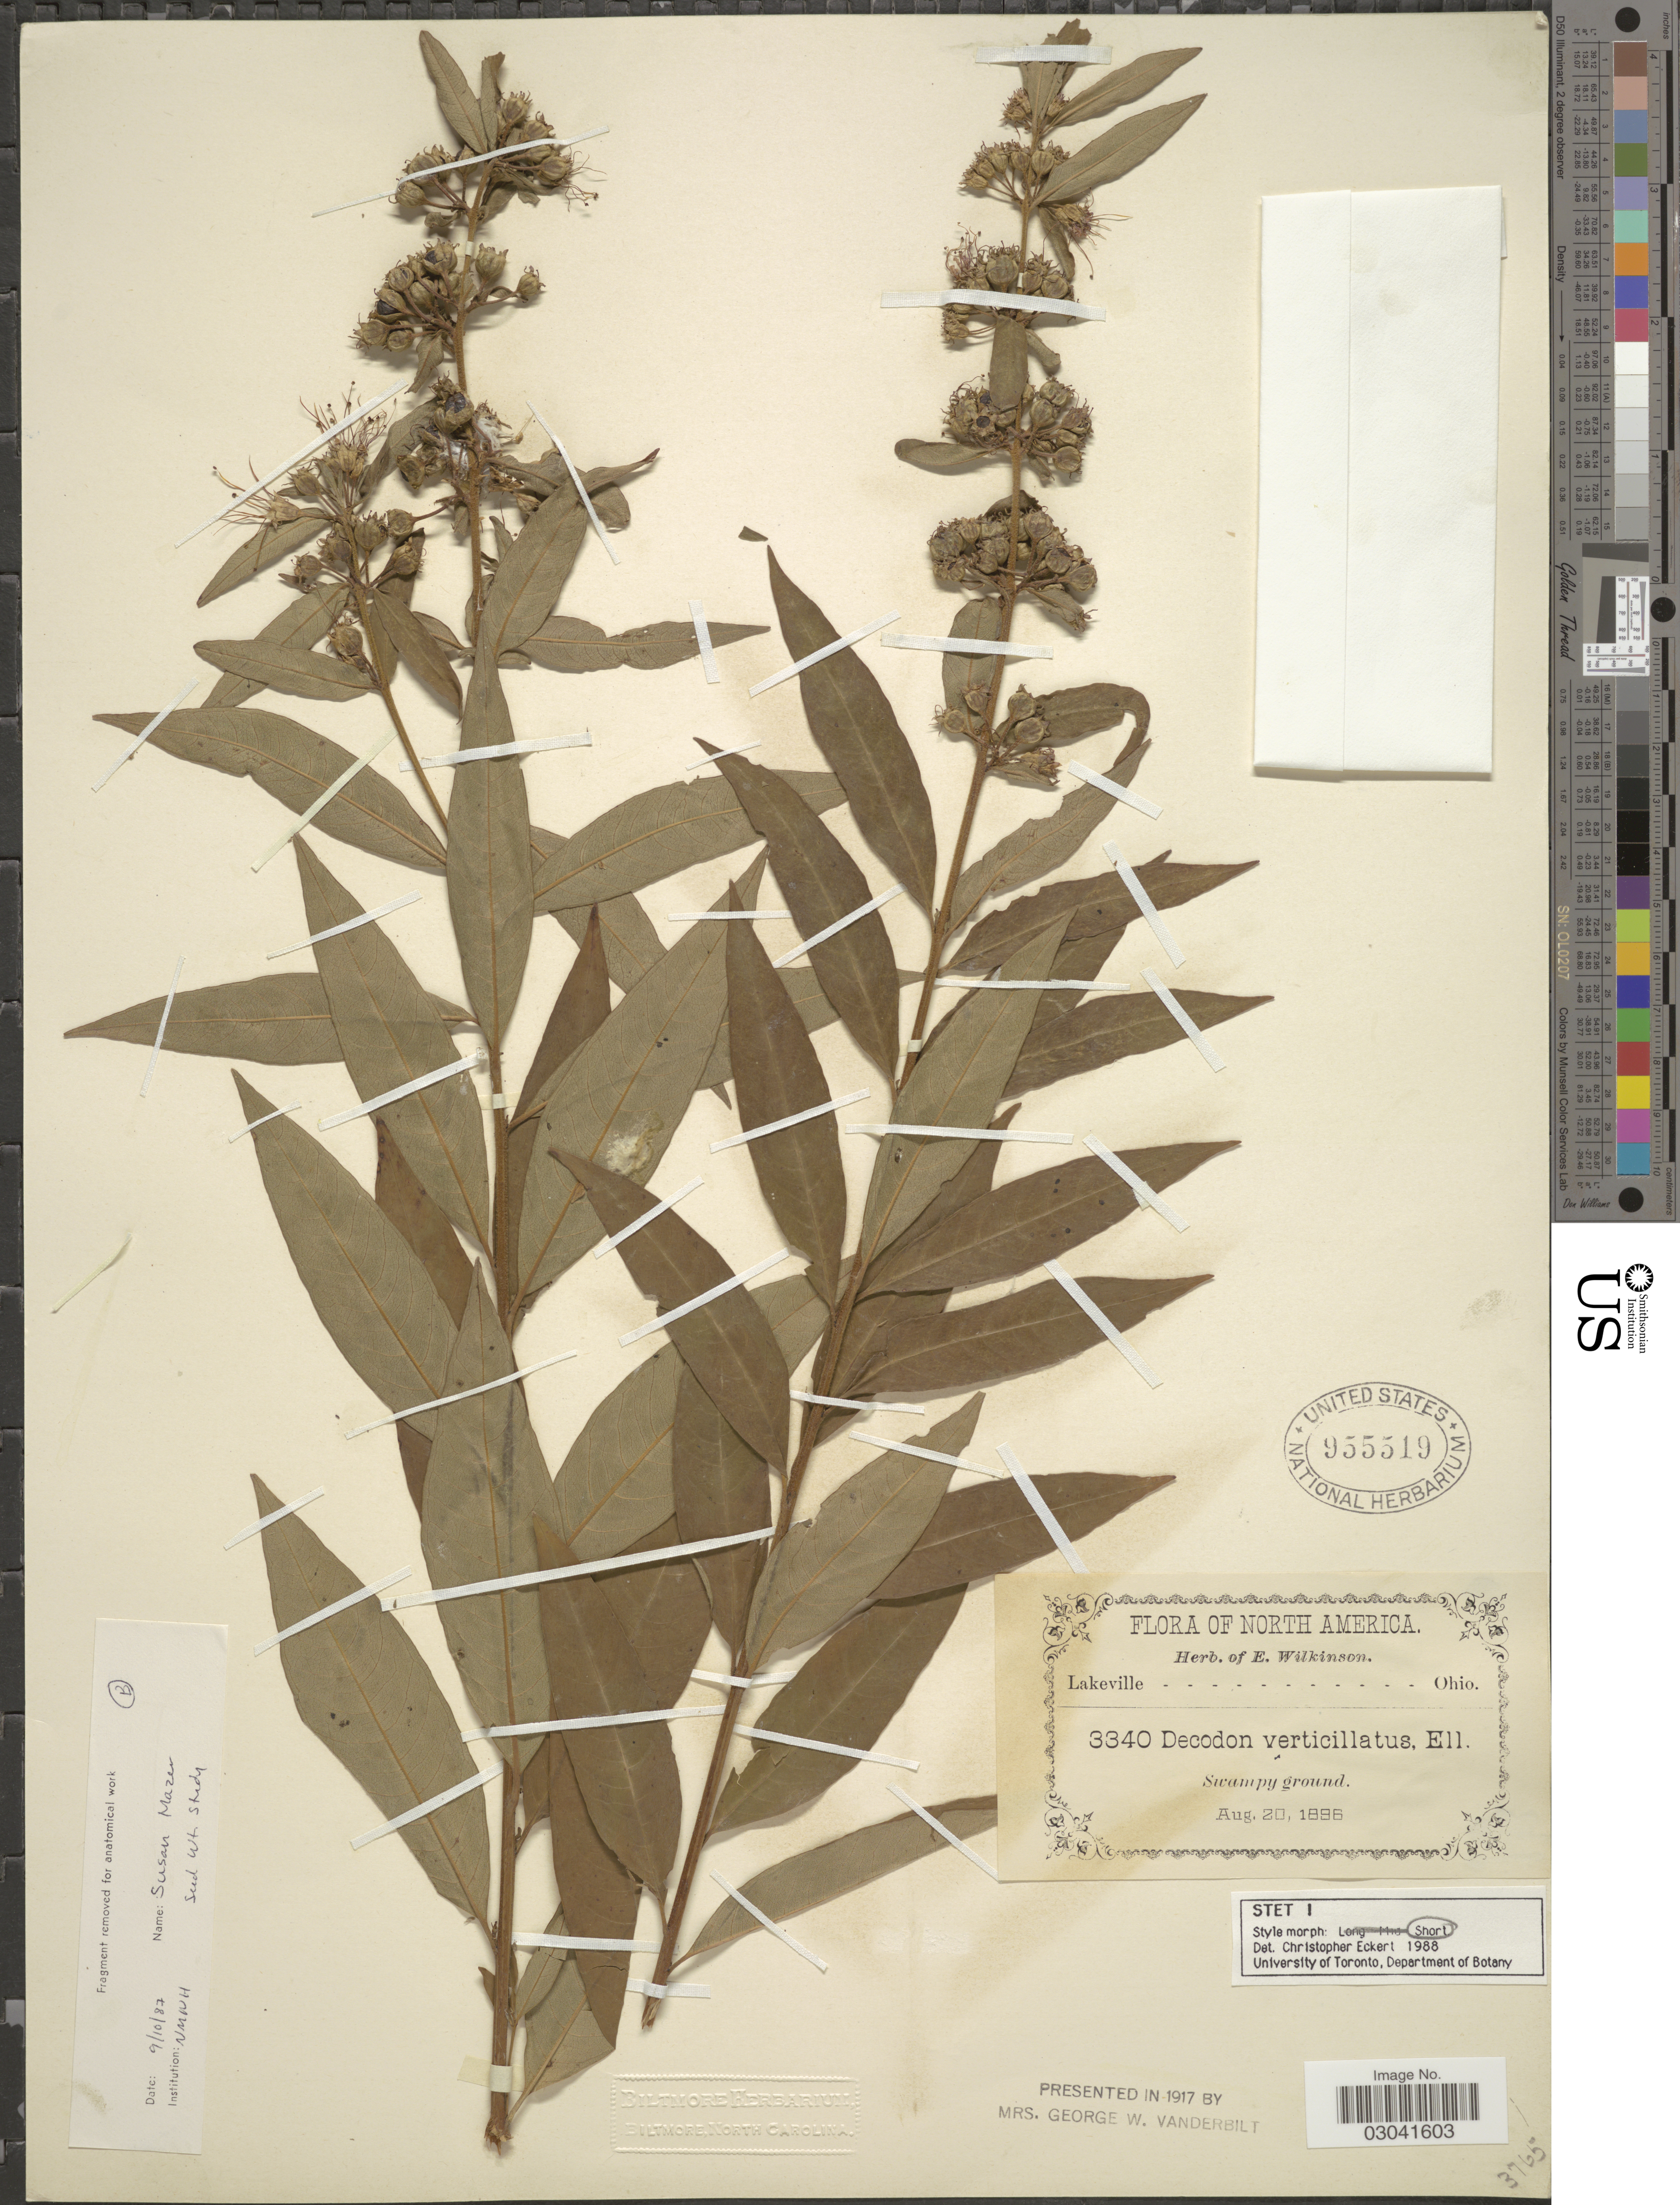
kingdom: Plantae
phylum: Tracheophyta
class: Magnoliopsida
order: Myrtales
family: Lythraceae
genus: Decodon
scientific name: Decodon verticillatus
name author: (L.) Elliott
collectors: ex herb. E. Wilkinson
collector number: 3340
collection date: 1886-08-20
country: United States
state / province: Ohio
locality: Lakeville.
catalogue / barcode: US 955519